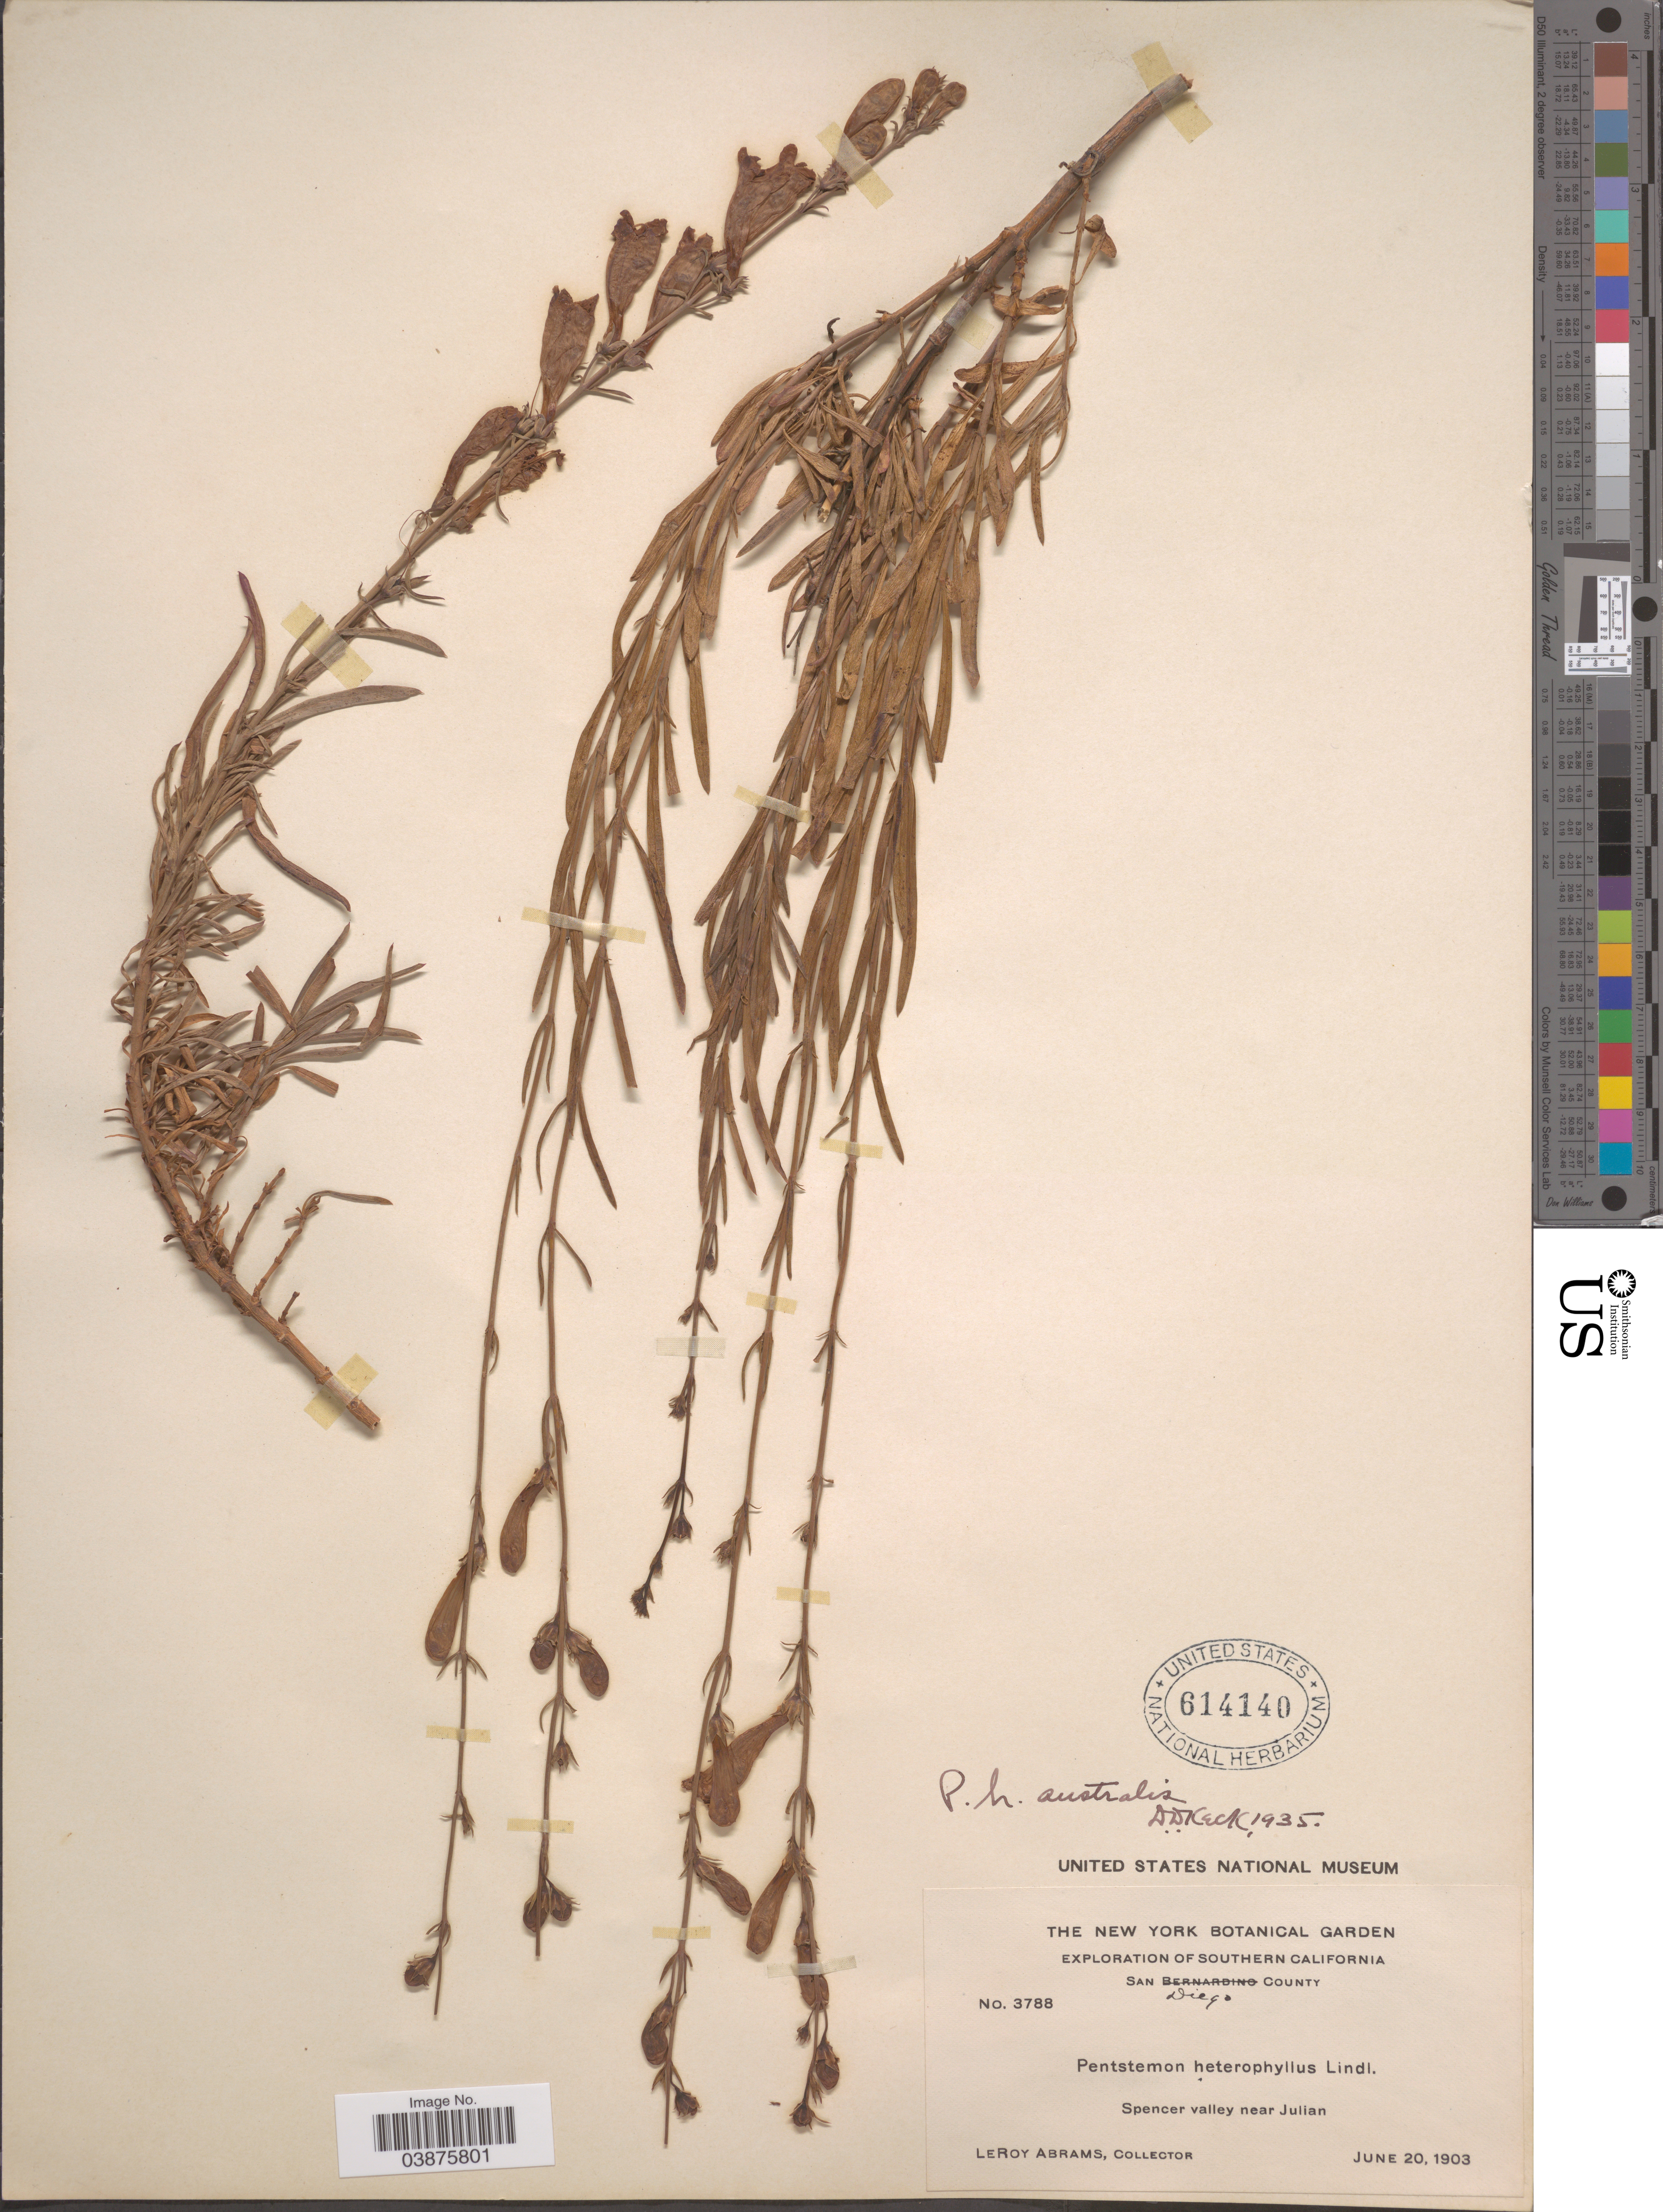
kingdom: Plantae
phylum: Tracheophyta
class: Magnoliopsida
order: Lamiales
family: Plantaginaceae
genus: Penstemon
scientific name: Penstemon heterophyllus subsp. australis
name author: (Munz & I.M. Johnst.) D.D. Keck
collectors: L. Abrams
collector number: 3788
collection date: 1903-06-20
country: United States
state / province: California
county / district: San Diego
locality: Southern California. San Diego County. Spencer valley near Julian.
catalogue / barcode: US 614140